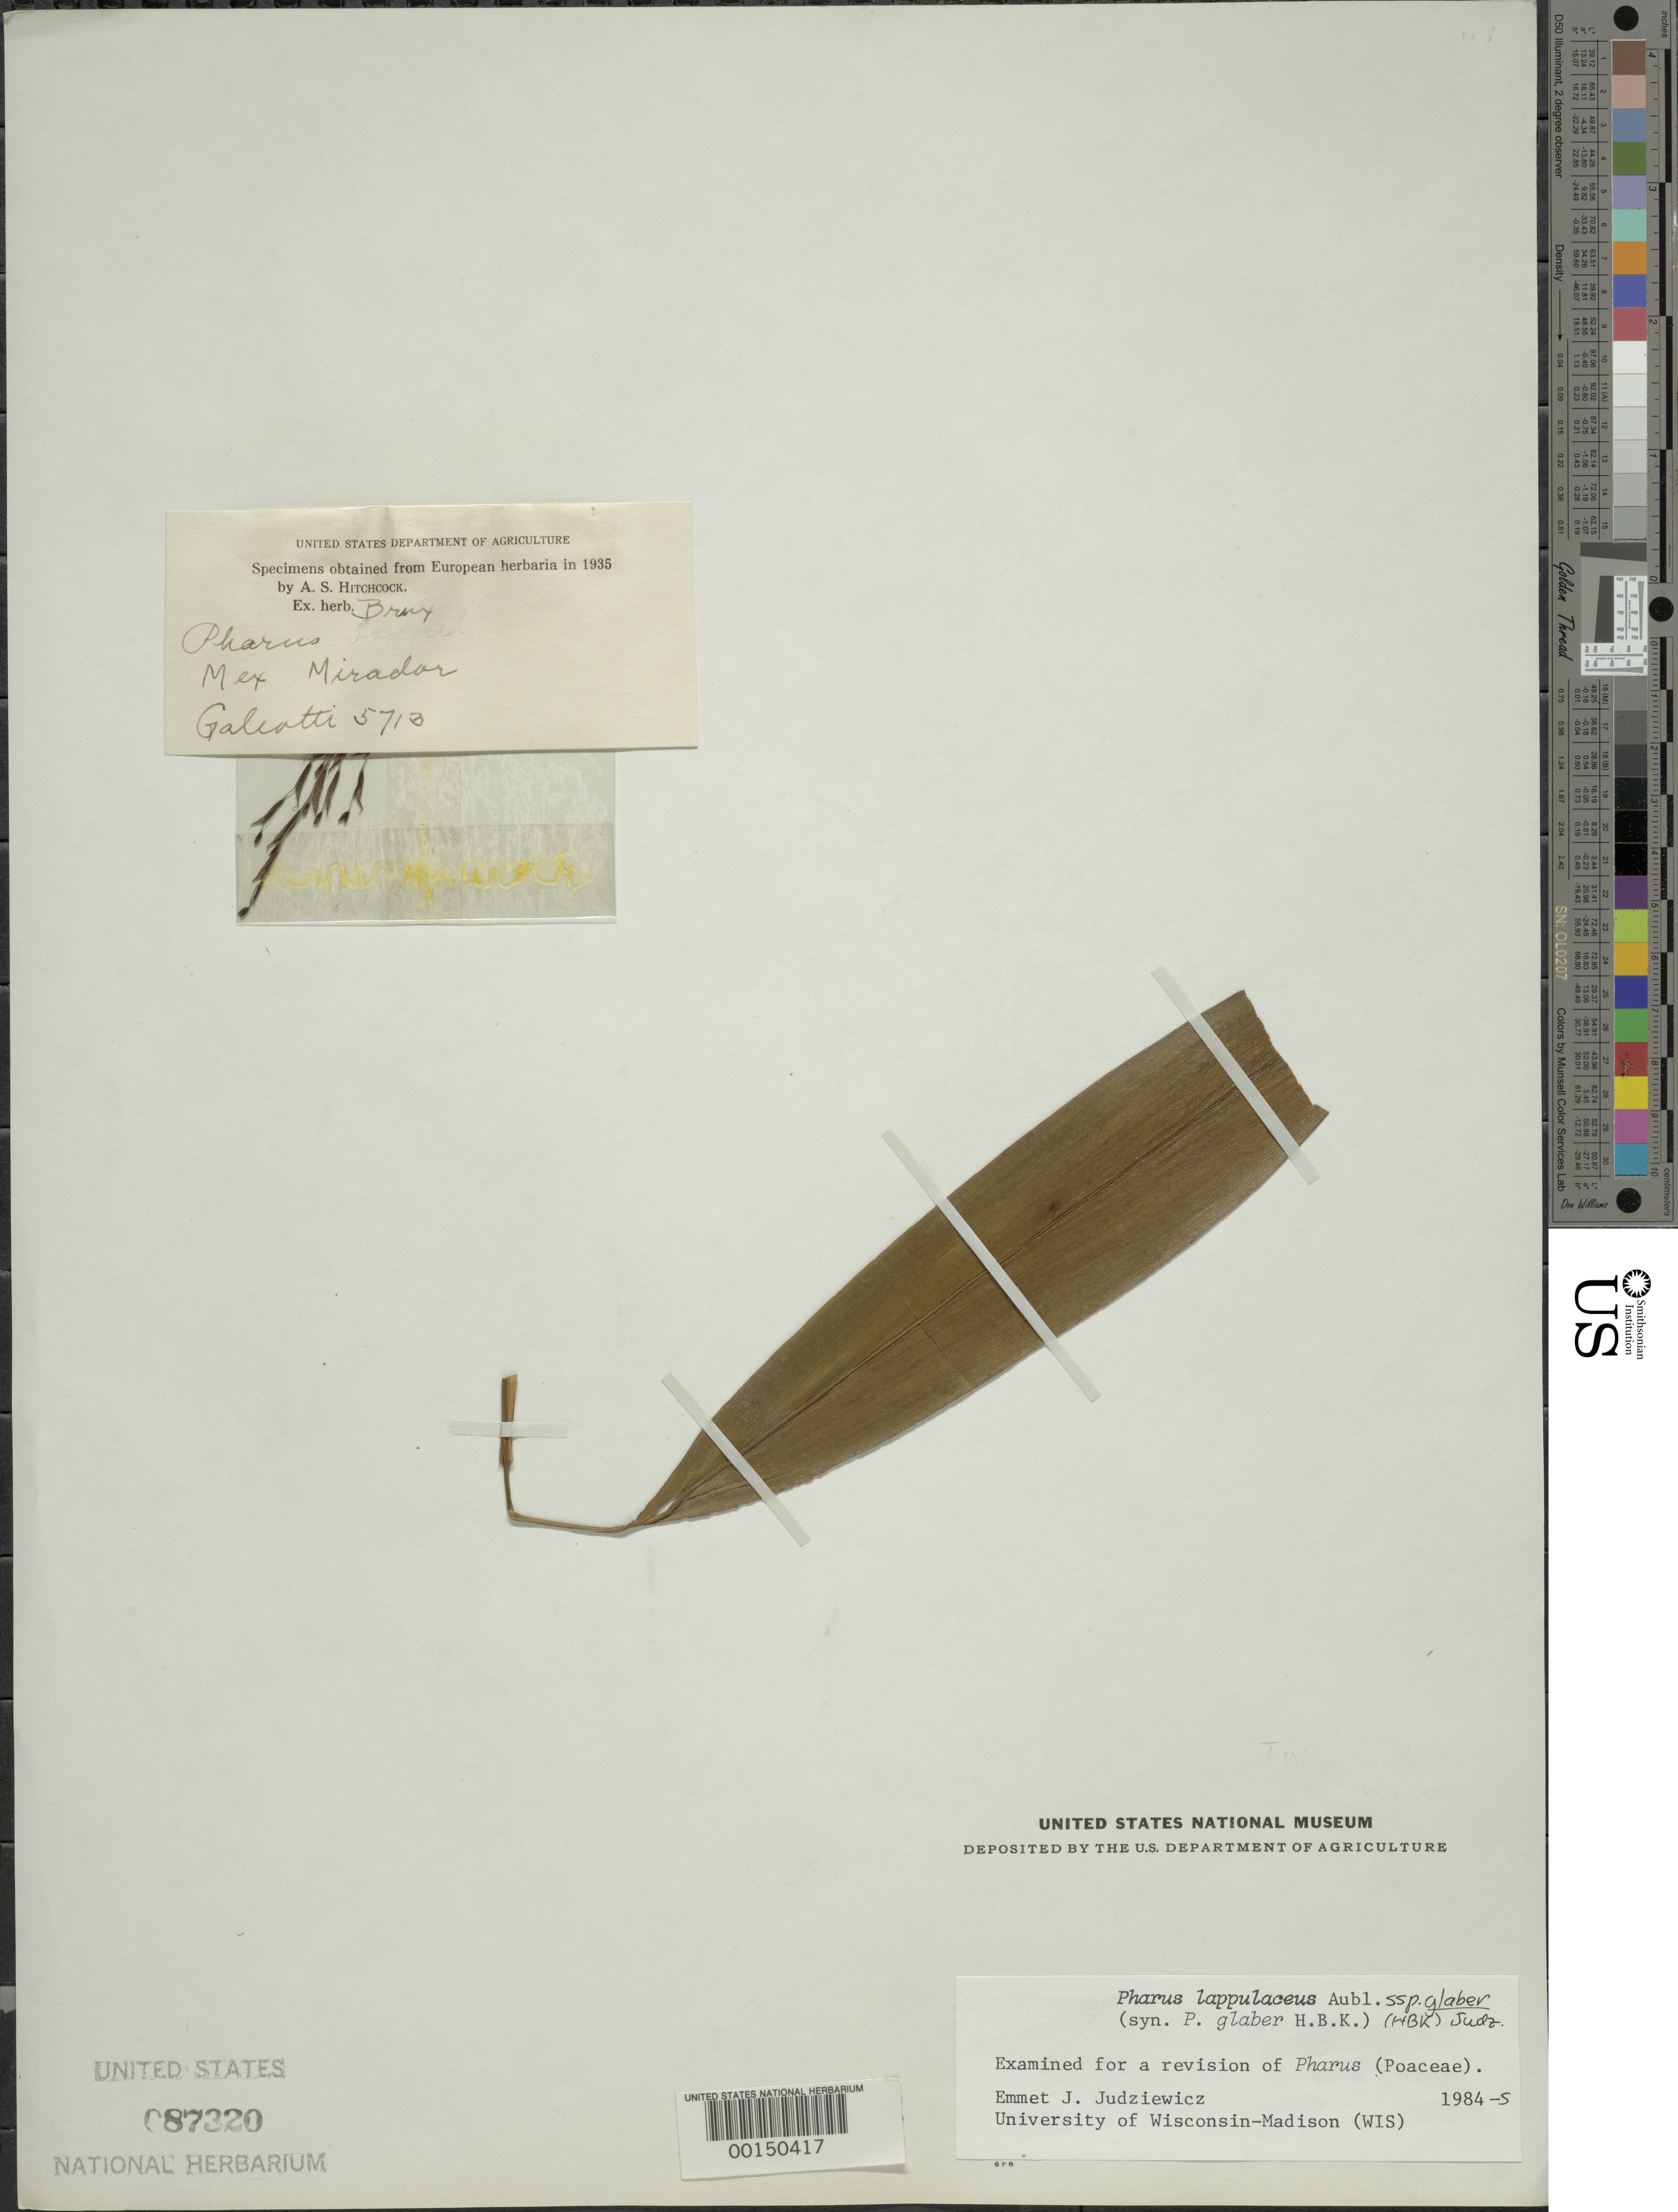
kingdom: Plantae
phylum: Tracheophyta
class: Liliopsida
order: Poales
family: Poaceae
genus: Pharus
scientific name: Pharus lappulaceus subsp. glaber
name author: (Kunth) Judz.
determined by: Judziewicz, E. J.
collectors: H. G. Galeotti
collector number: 5710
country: Mexico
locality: Mirador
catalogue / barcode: US 87320